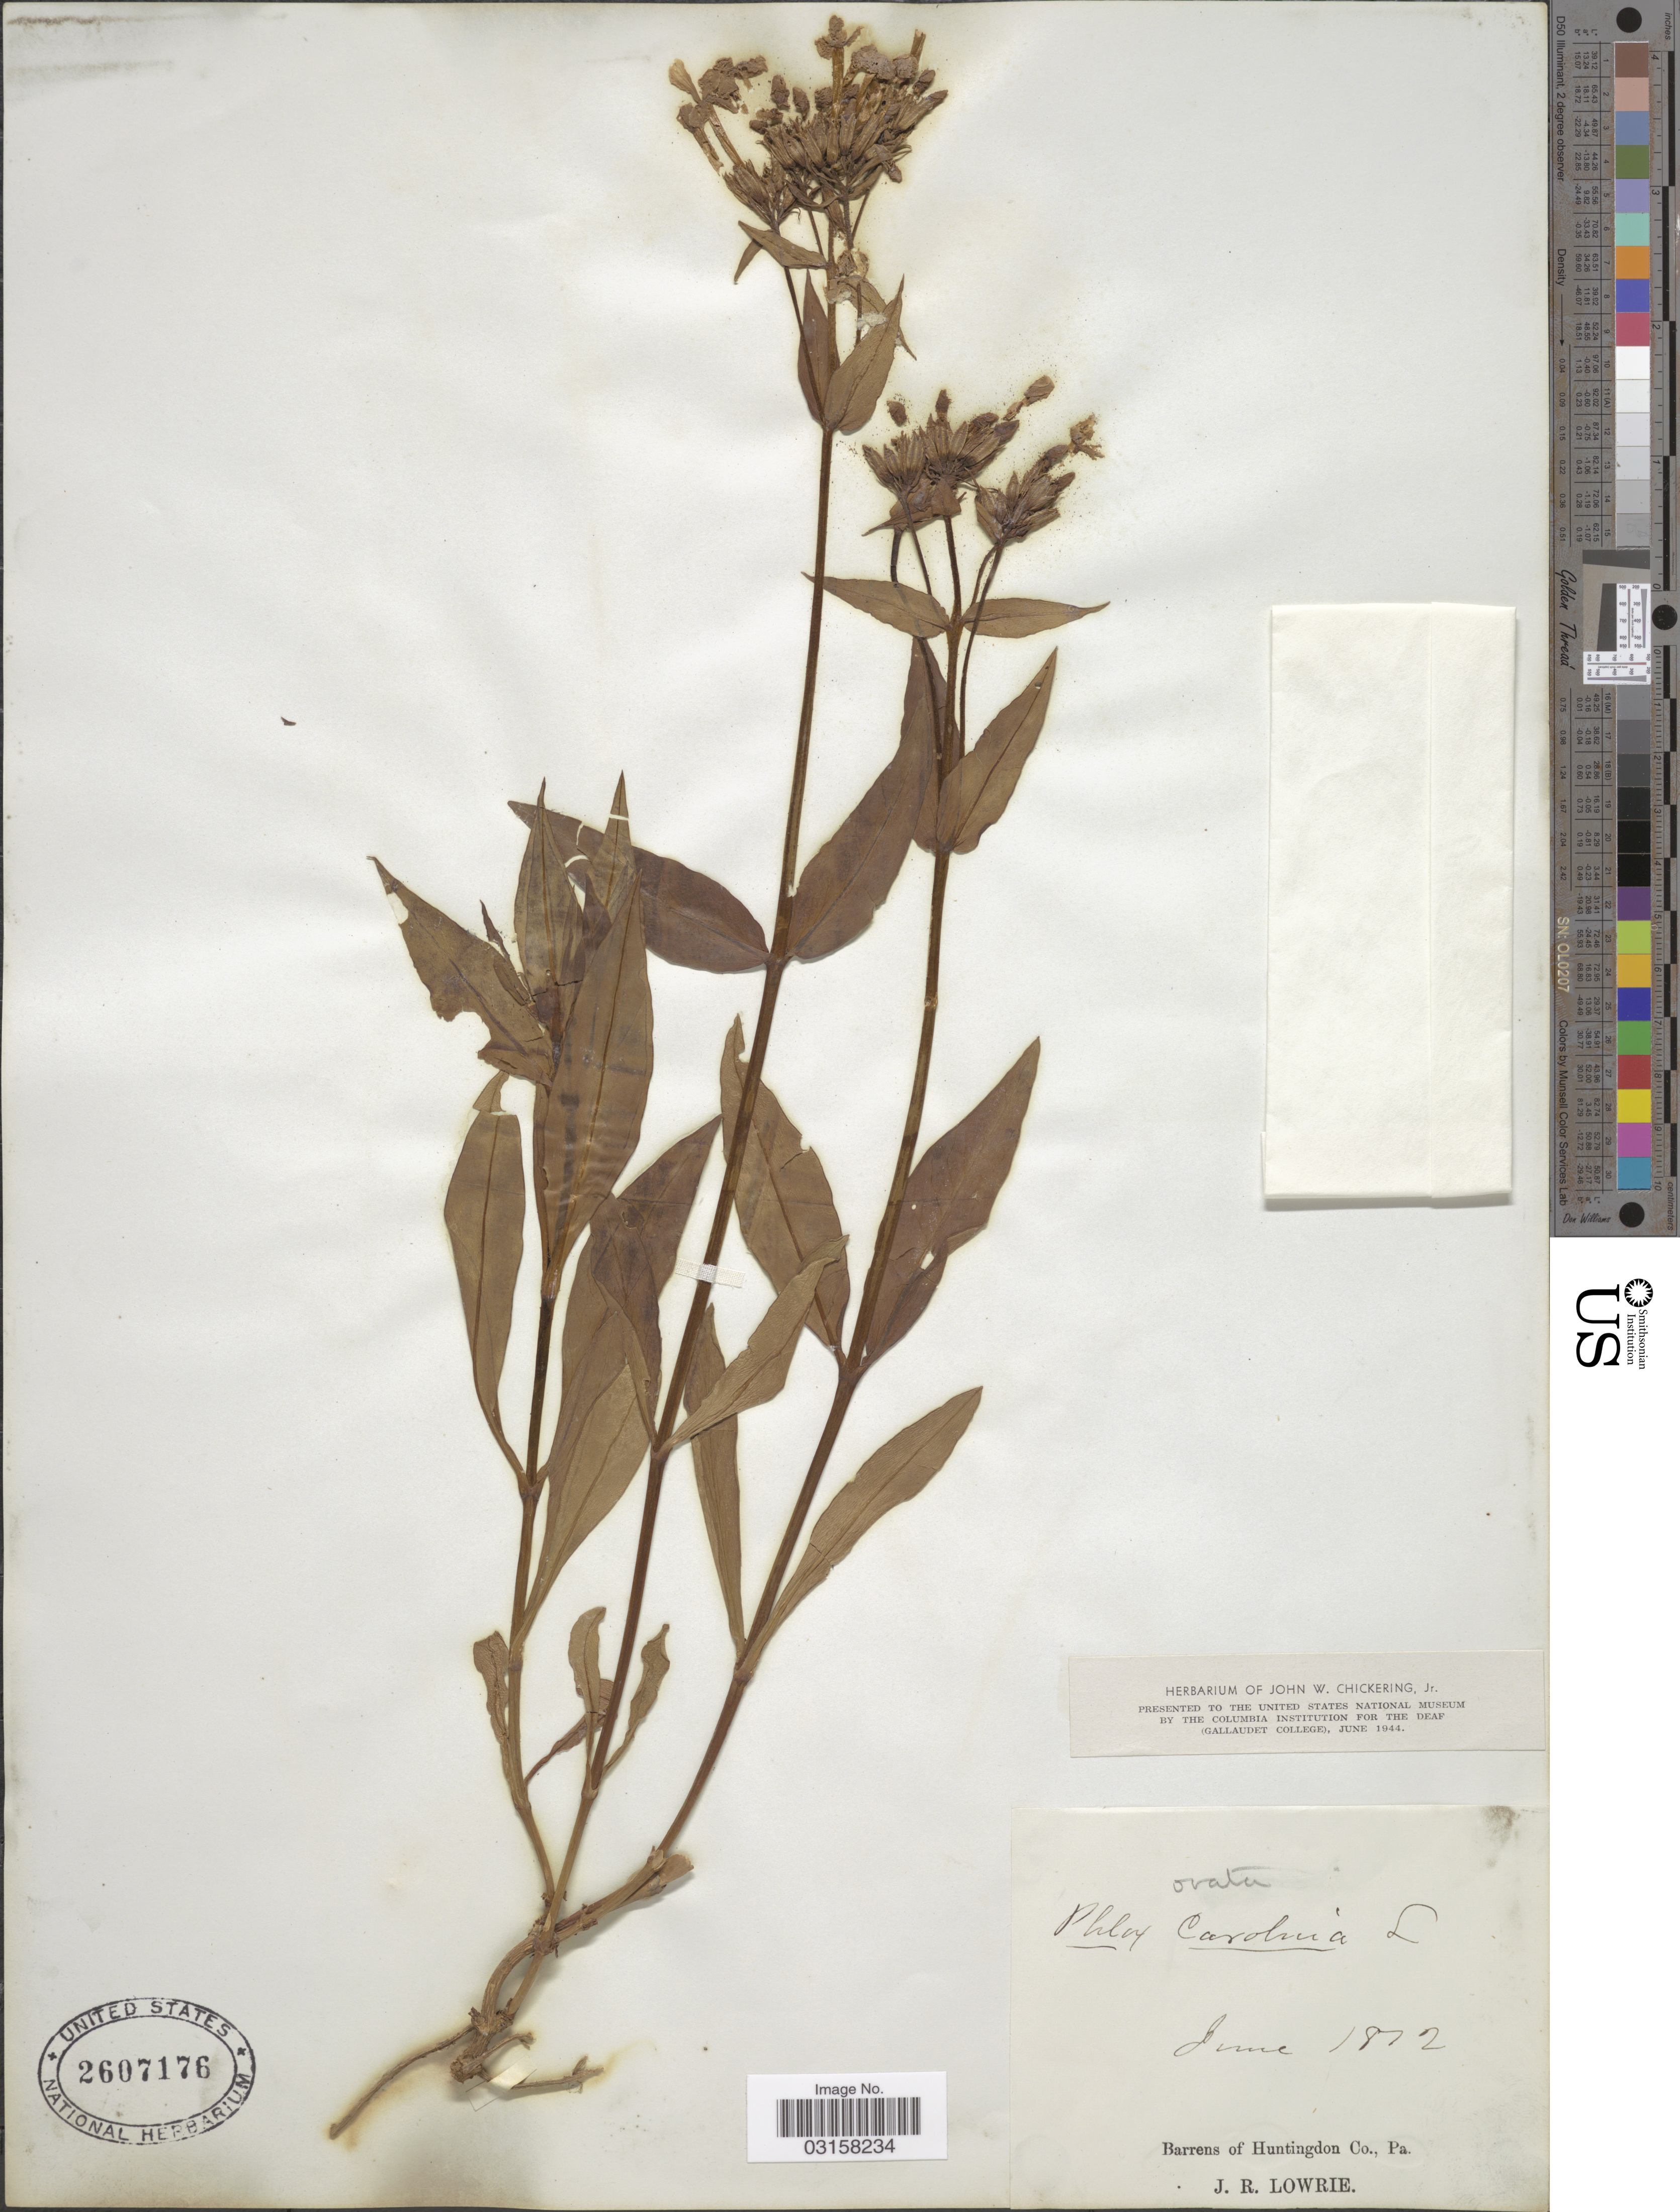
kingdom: Plantae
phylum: Tracheophyta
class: Magnoliopsida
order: Ericales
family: Polemoniaceae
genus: Phlox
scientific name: Phlox ovata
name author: L.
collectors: J. Lowrie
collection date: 1872-06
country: United States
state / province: Pennsylvania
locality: Barrens of Huntingdon Co.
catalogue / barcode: US 2607176